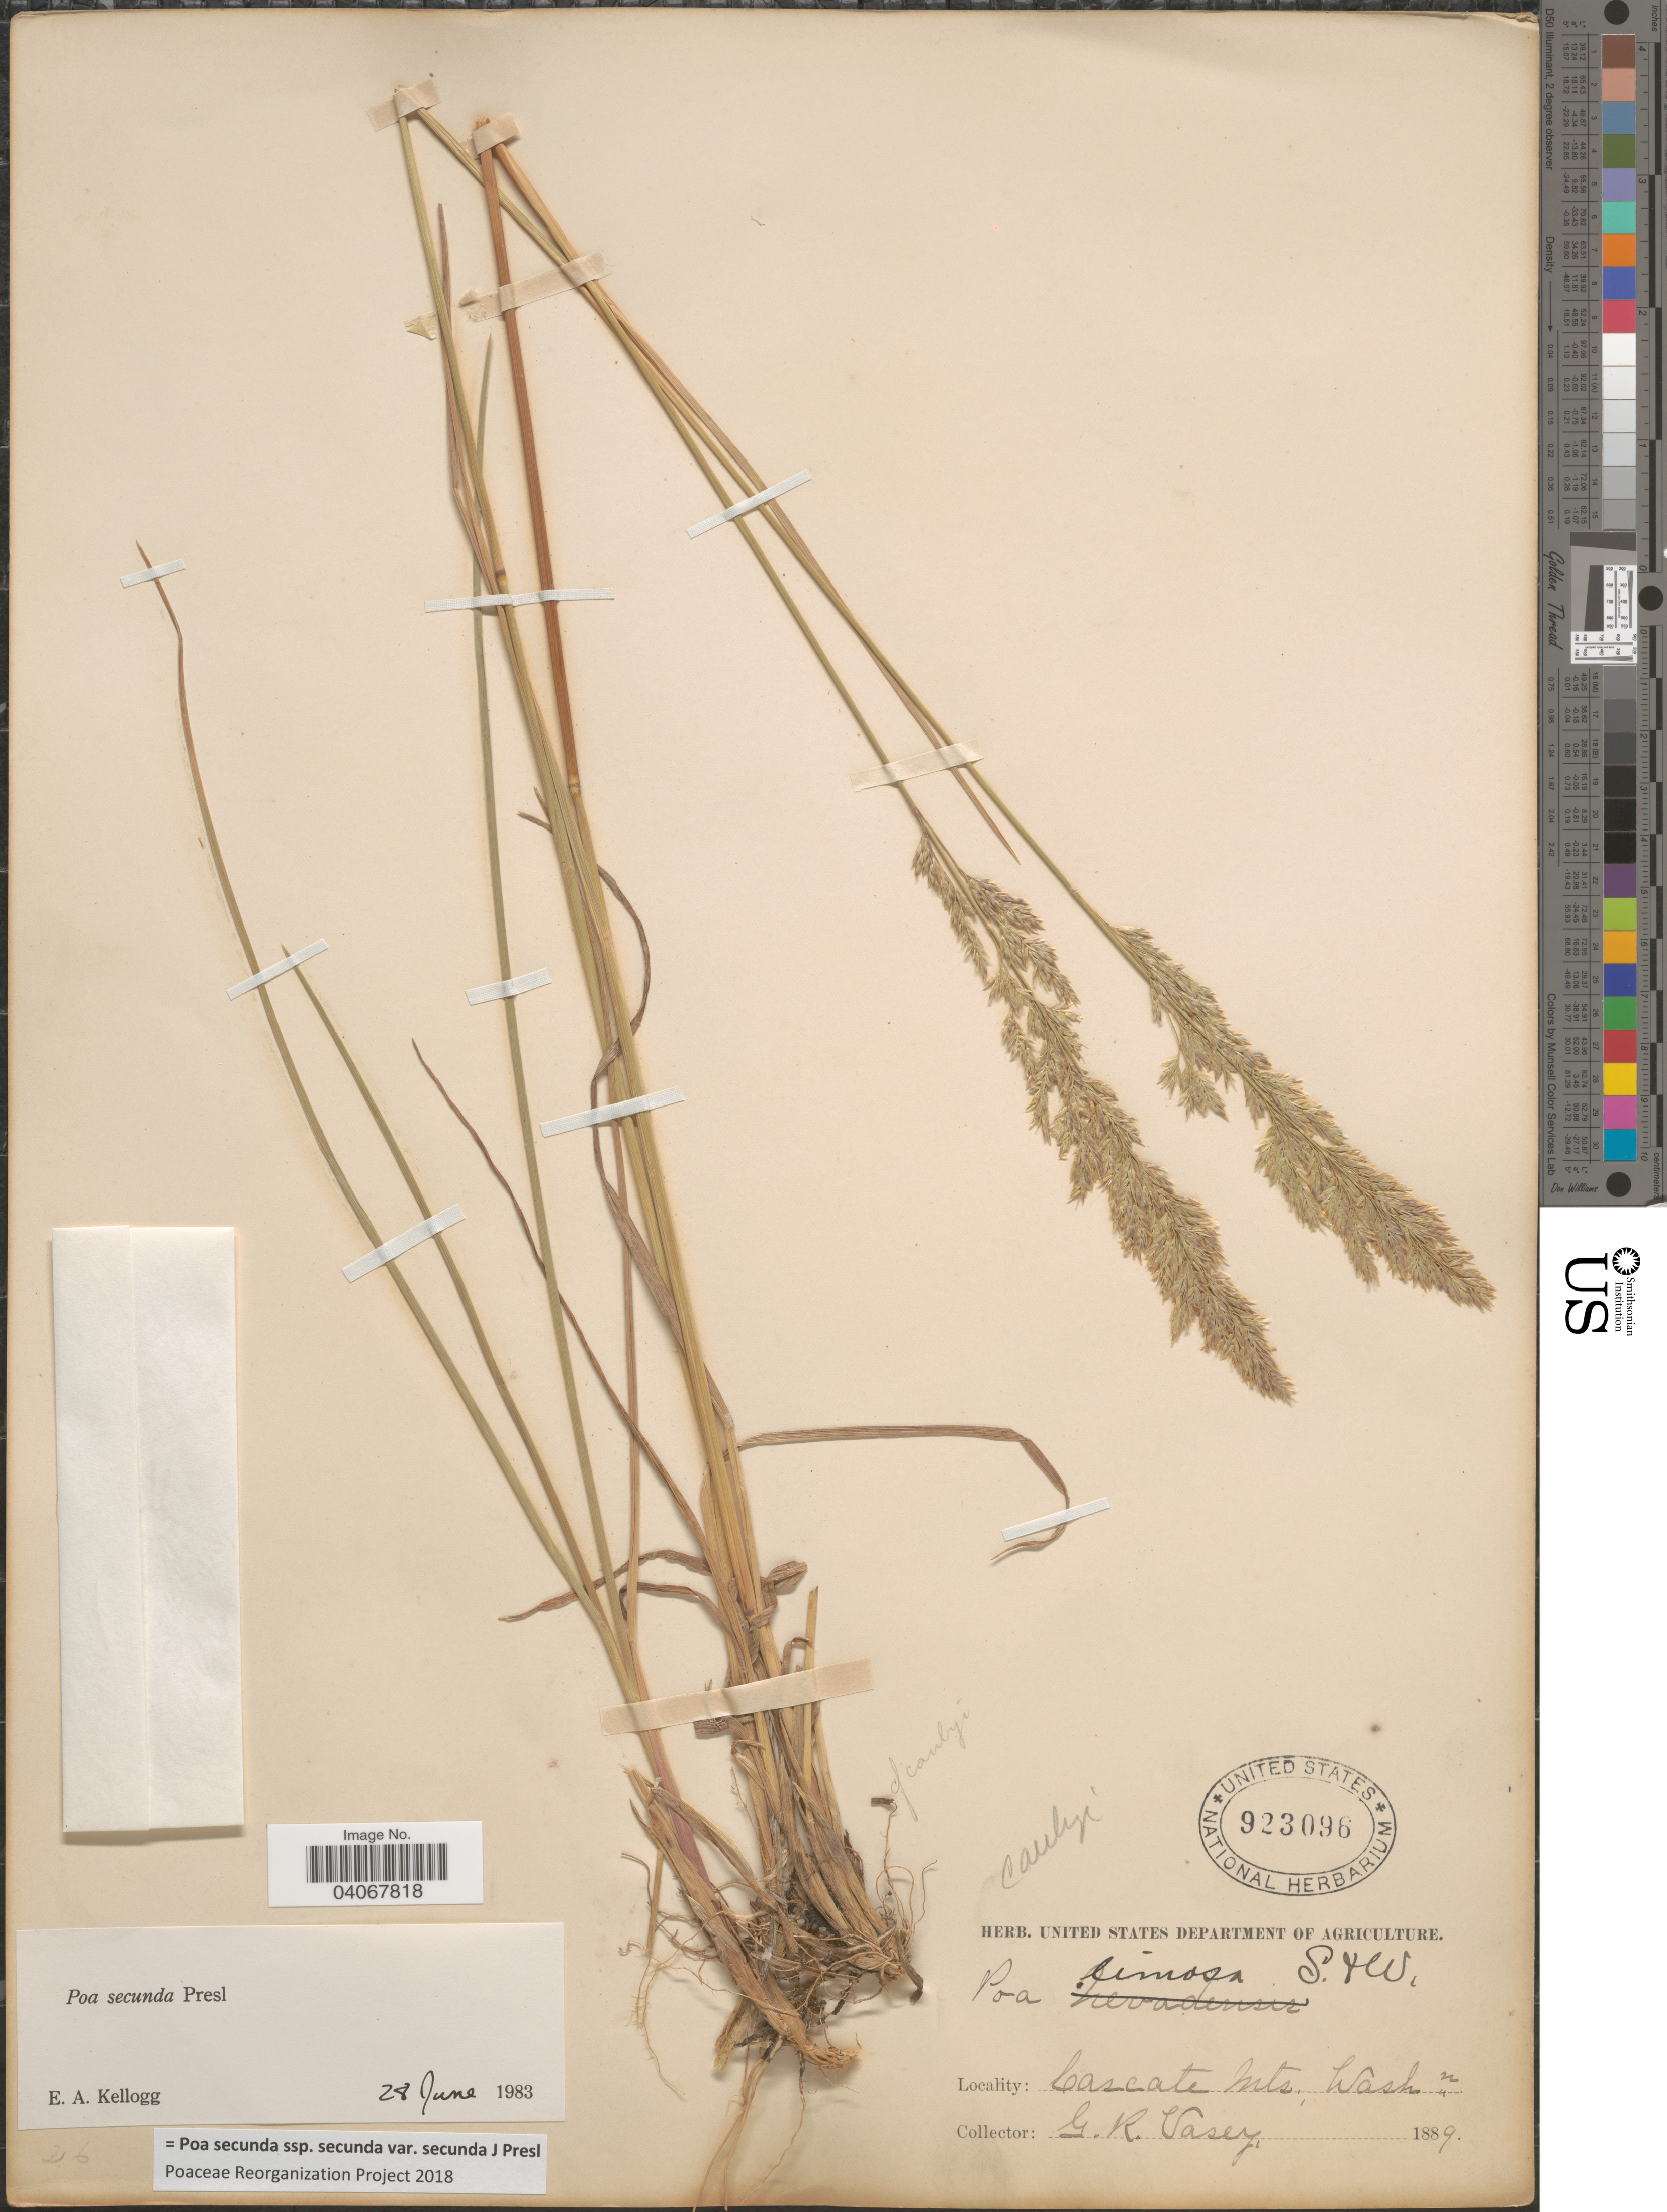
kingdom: Plantae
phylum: Tracheophyta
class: Liliopsida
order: Poales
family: Poaceae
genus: Poa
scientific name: Poa secunda subsp. secunda var. secunda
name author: J. Presl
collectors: G. R. Vasey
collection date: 1889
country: United States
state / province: Washington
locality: Cascate Mts.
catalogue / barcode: US 923096